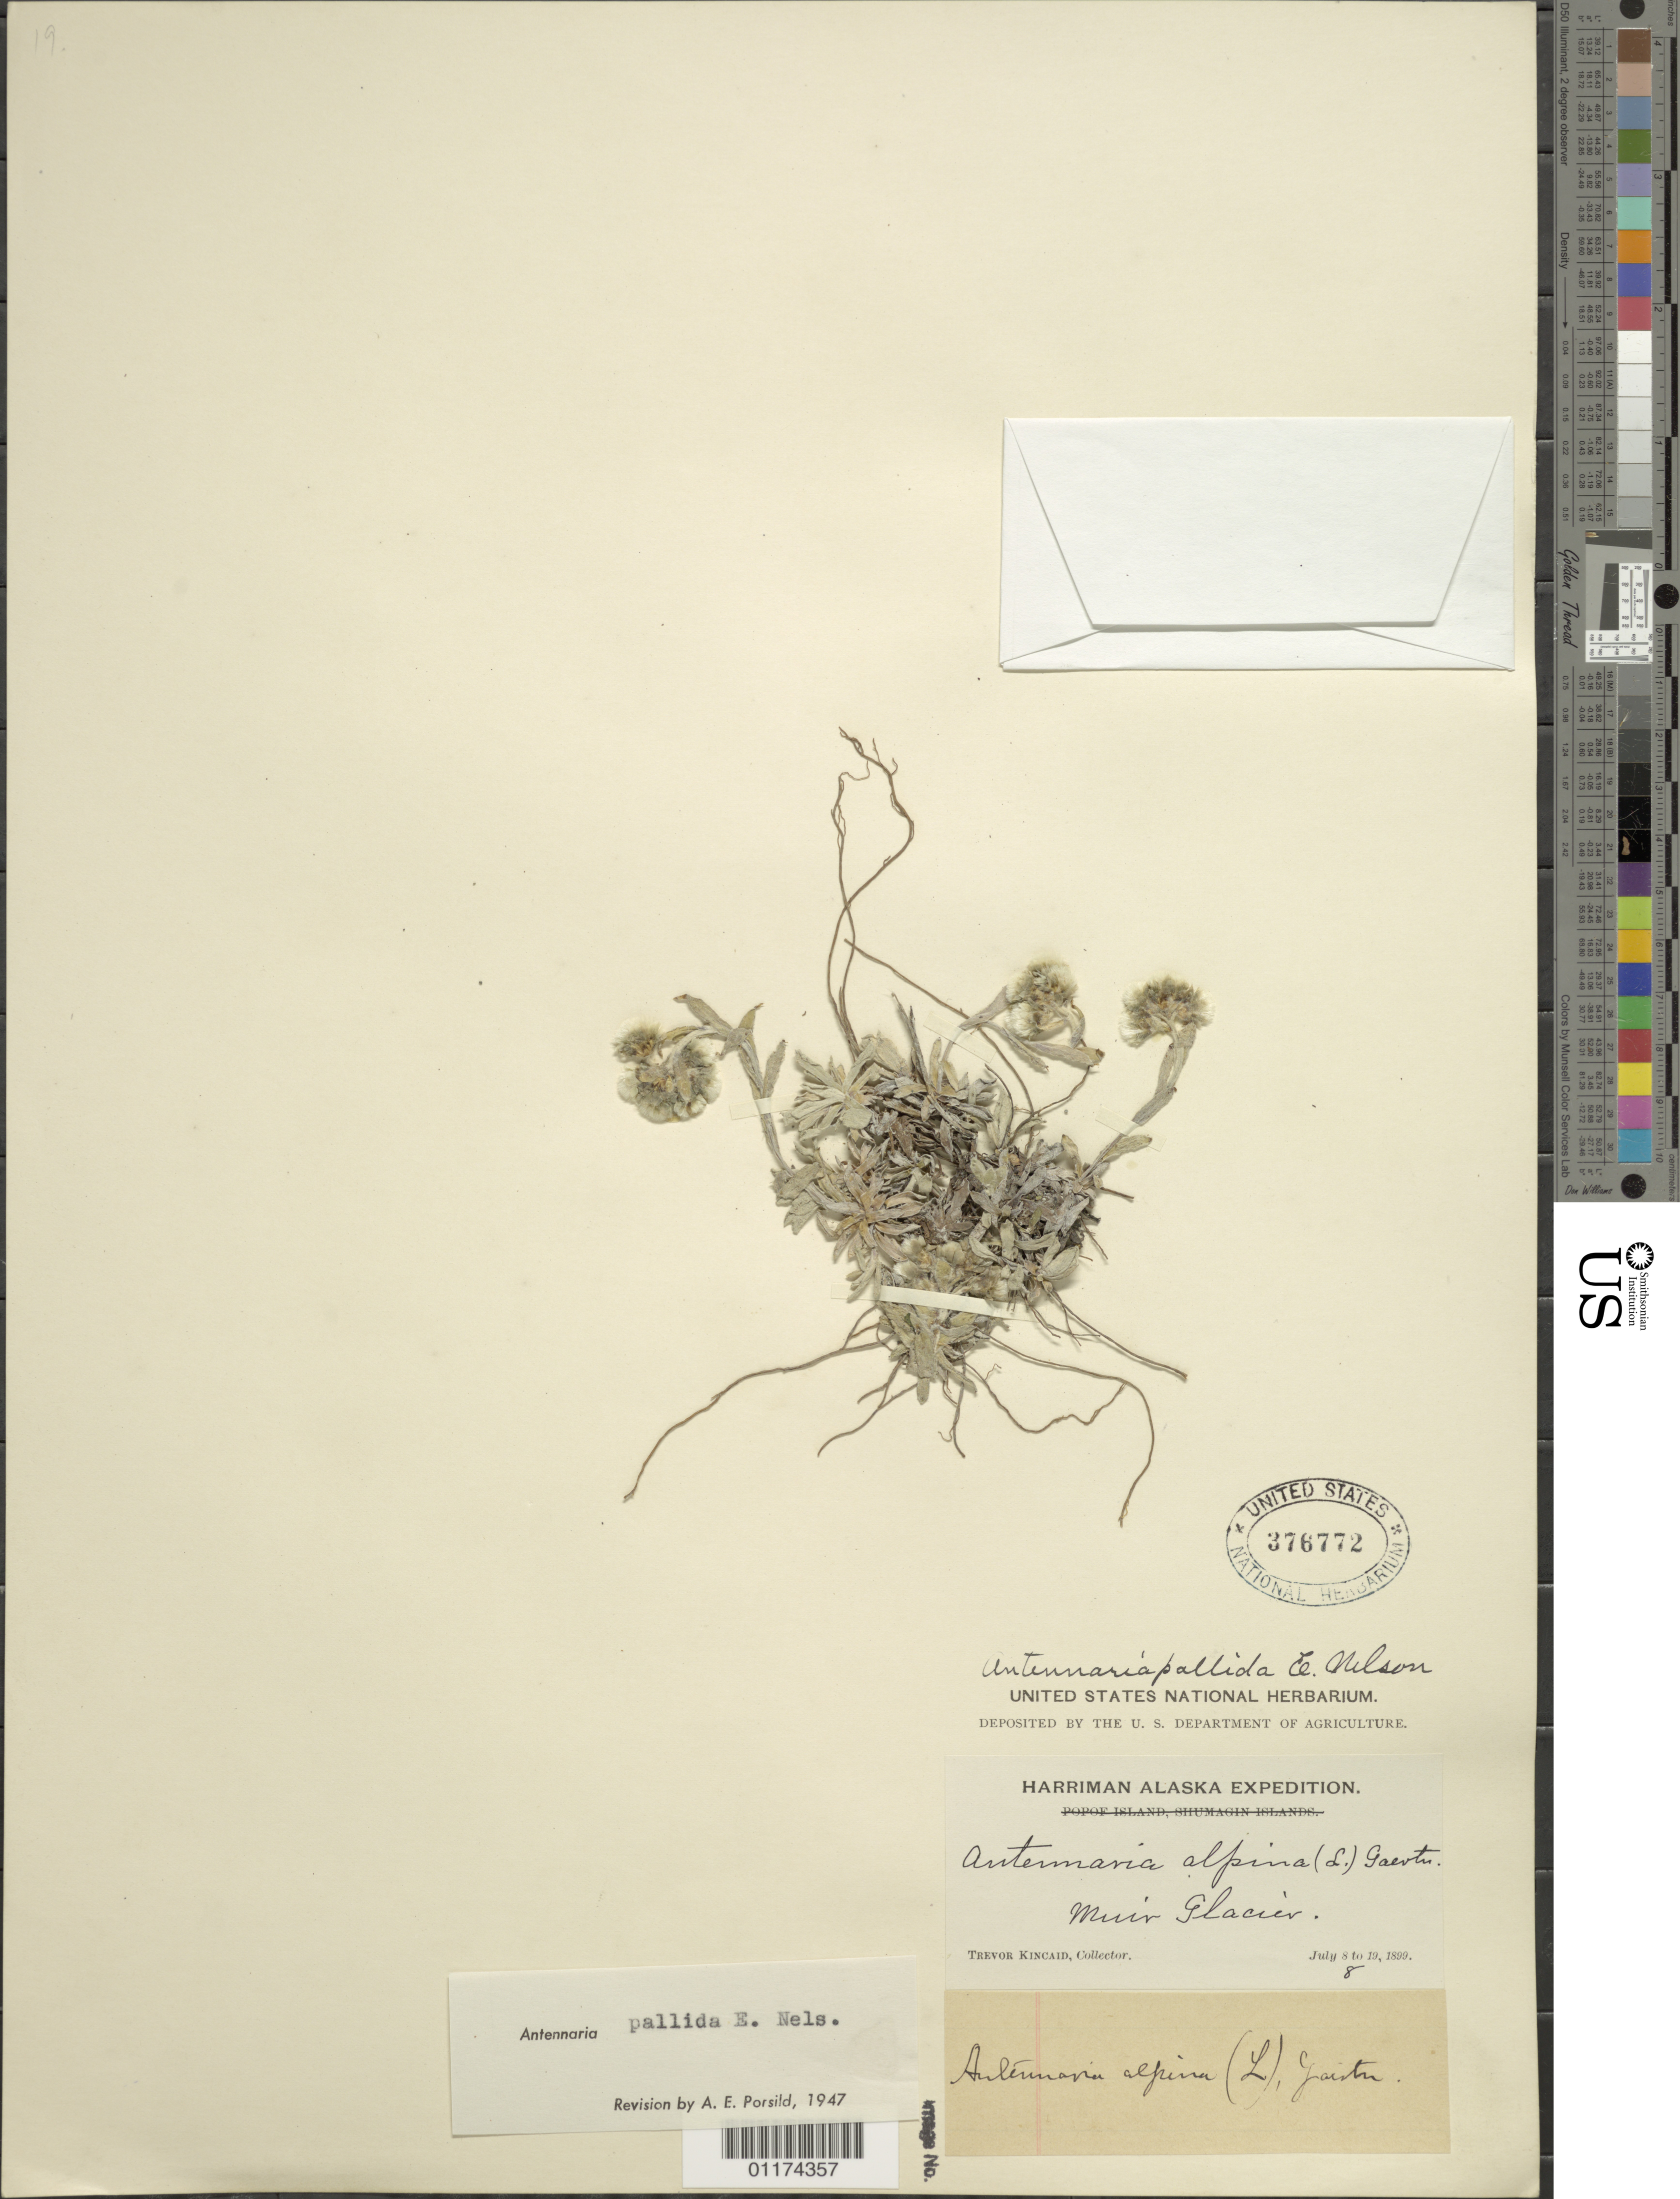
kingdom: Plantae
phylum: Tracheophyta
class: Magnoliopsida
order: Asterales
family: Asteraceae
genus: Antennaria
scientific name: Antennaria pallida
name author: E.E. Nelson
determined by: Porsild, A. E.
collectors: T. C. Kincaid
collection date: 1899-07-08/1899-07-19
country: United States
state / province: Alaska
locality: Muir Glacier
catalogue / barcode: US 376772